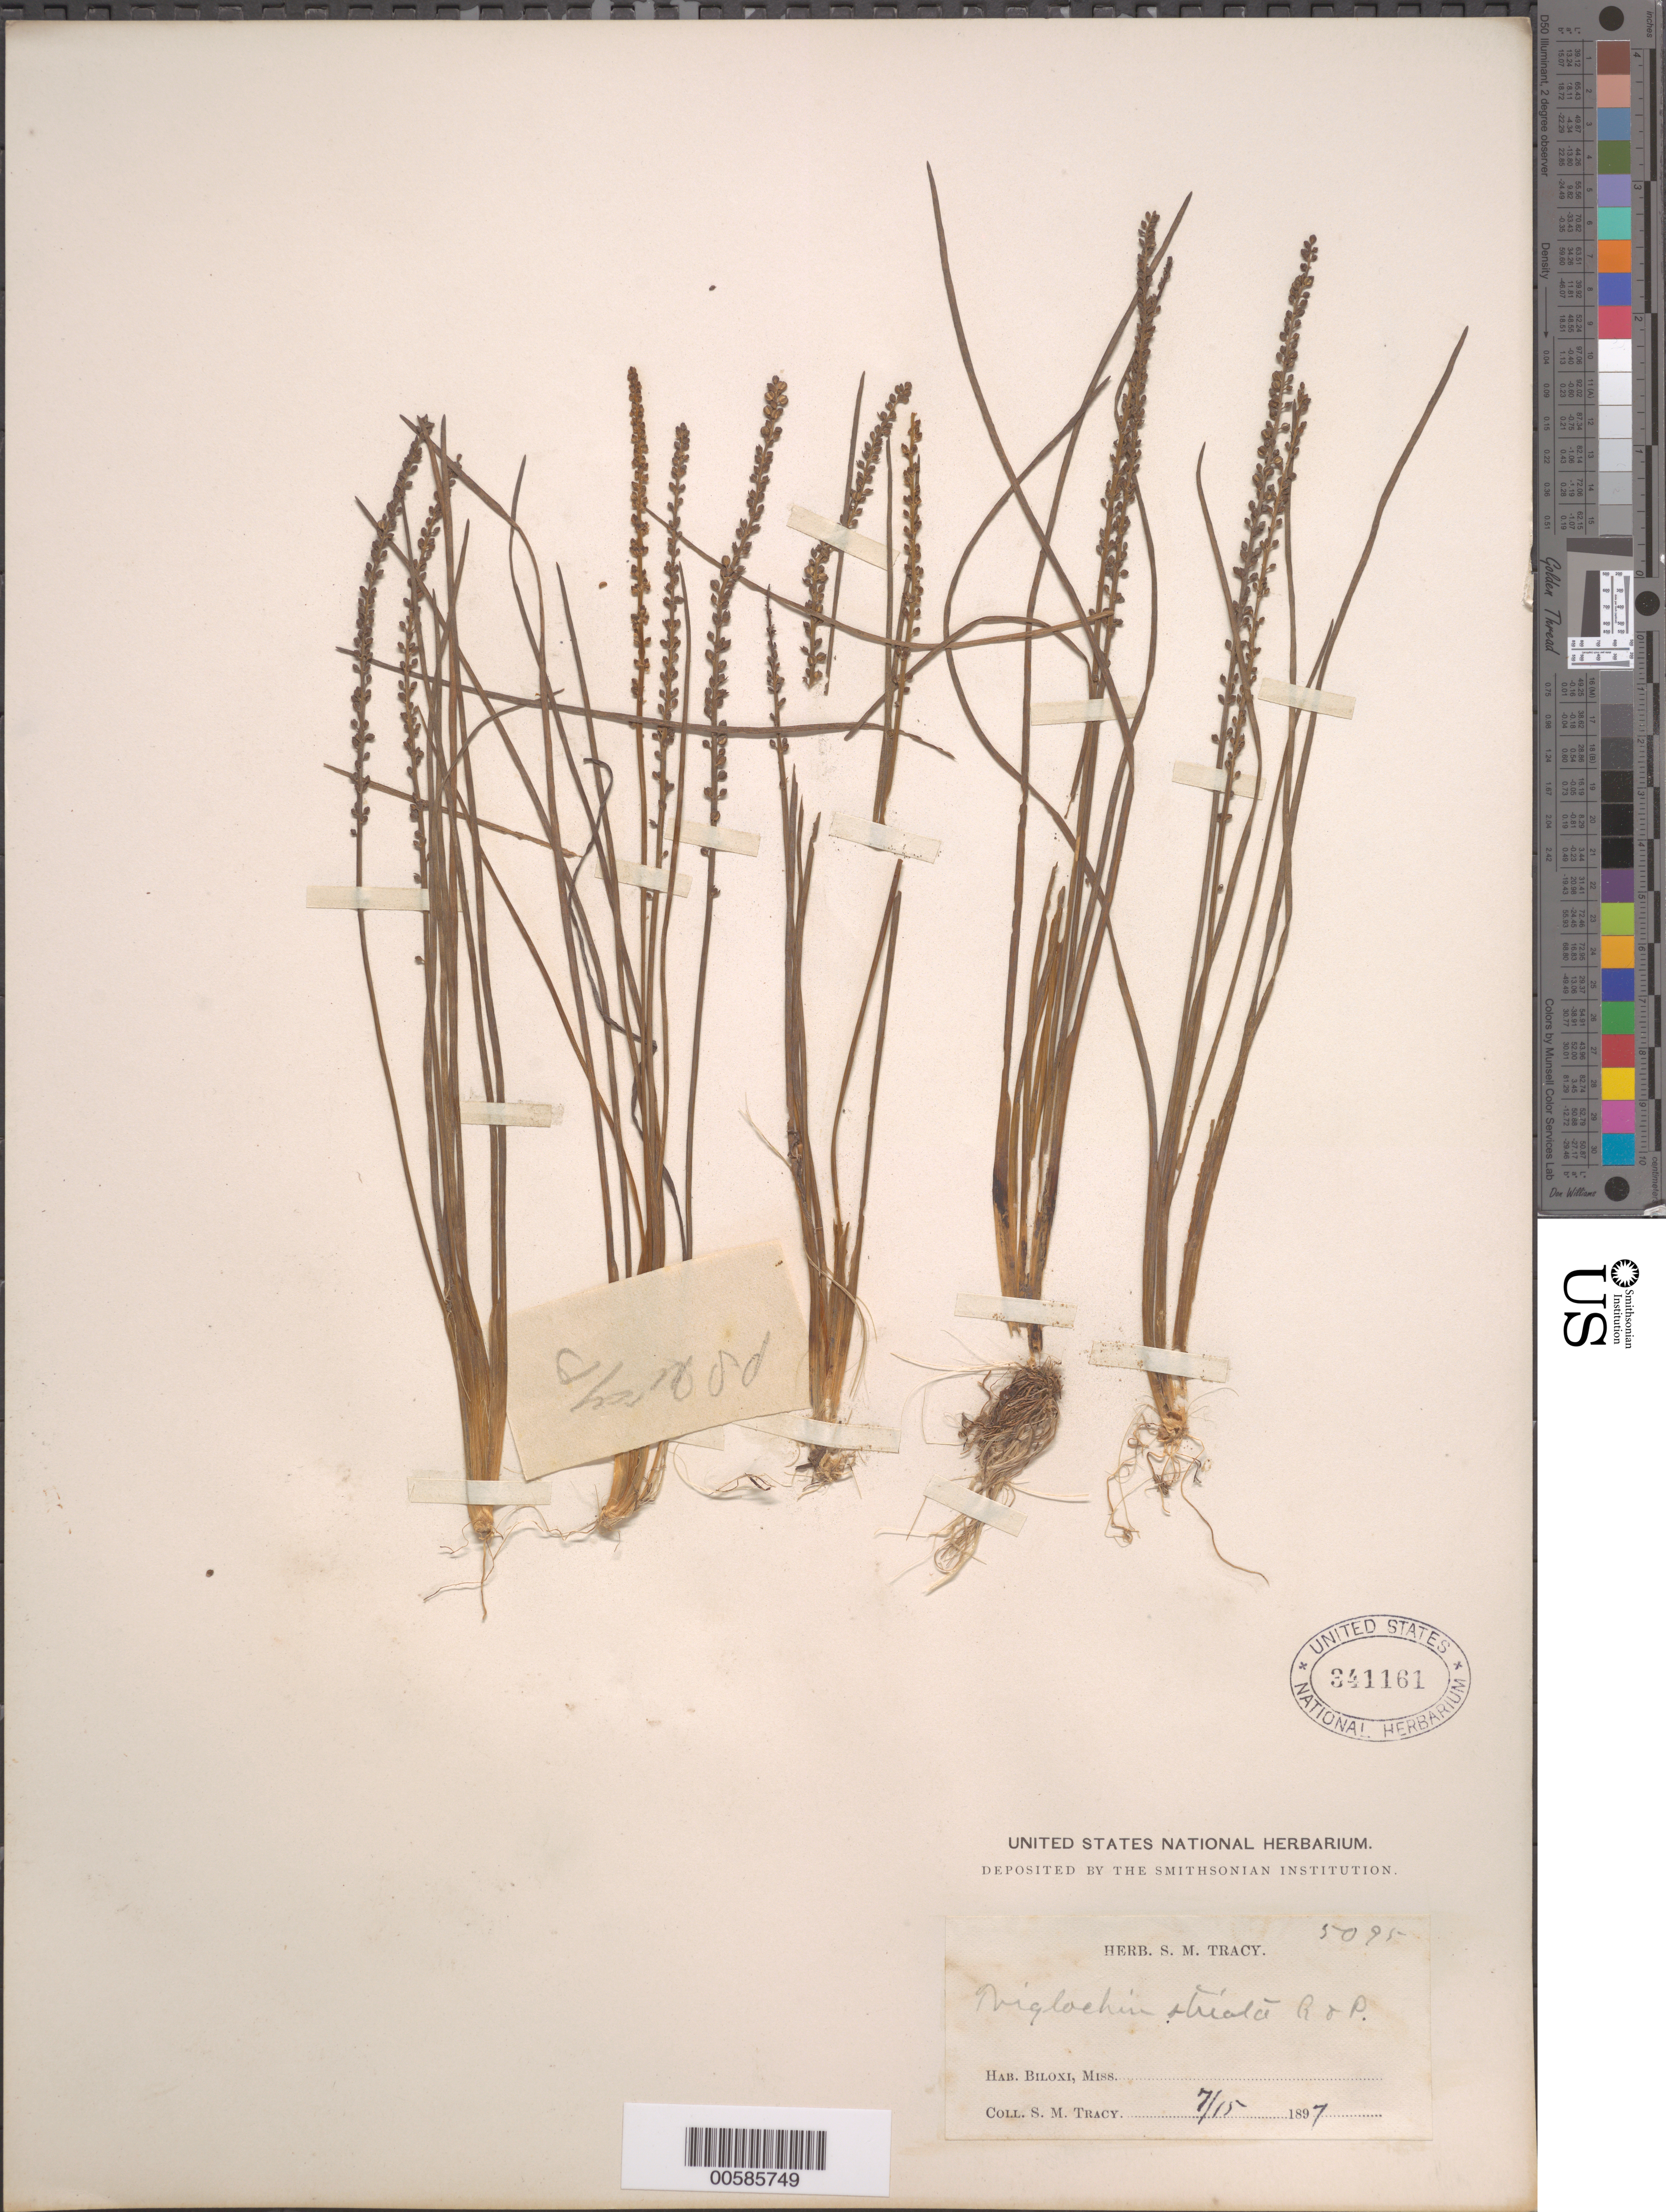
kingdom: Plantae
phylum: Tracheophyta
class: Liliopsida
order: Alismatales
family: Juncaginaceae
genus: Triglochin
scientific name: Triglochin striata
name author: Ruiz & Pav.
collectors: S. M. Tracy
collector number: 5095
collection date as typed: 15 Jul 1897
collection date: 1897-07-15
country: United States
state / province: Mississippi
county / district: Harrison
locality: Biloxi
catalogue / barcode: US 341161